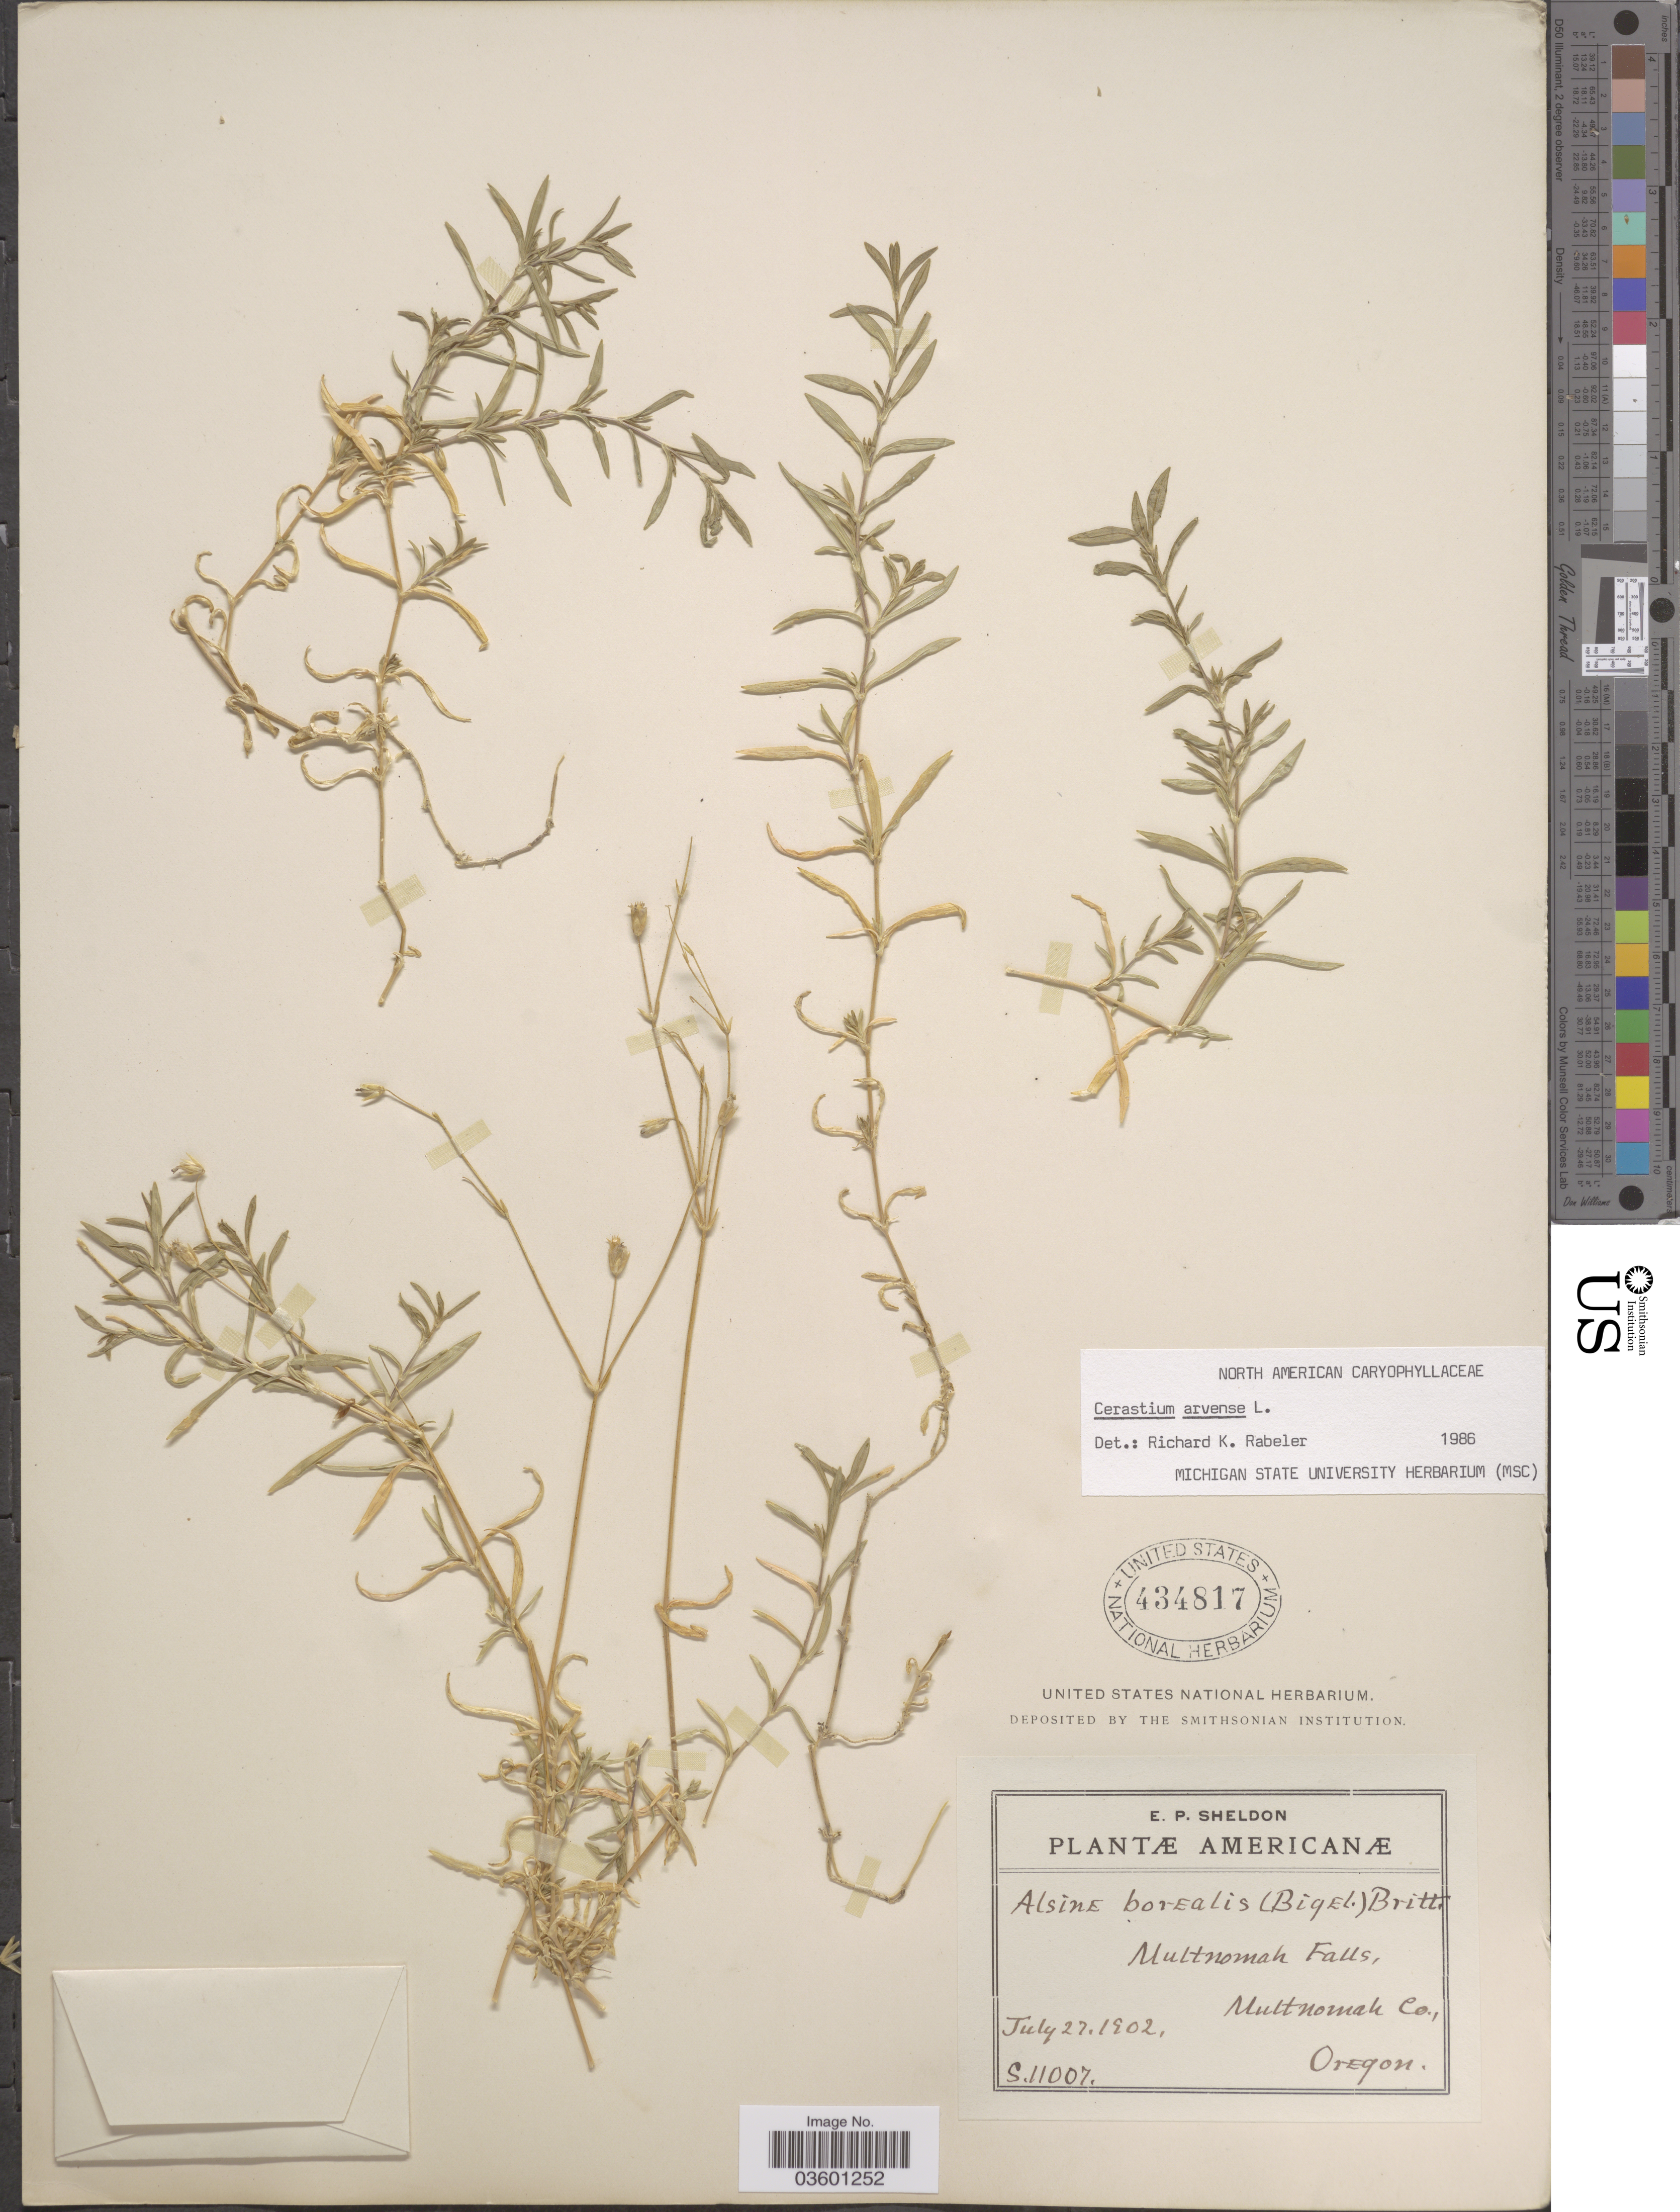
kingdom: Plantae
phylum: Tracheophyta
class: Magnoliopsida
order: Caryophyllales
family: Caryophyllaceae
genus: Cerastium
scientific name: Cerastium arvense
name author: L.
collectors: E. P. Sheldon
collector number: S11007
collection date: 1902-07-27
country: United States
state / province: Oregon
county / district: Multnomah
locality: Multnomah Falls, Multnomah Co.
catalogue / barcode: US 434817